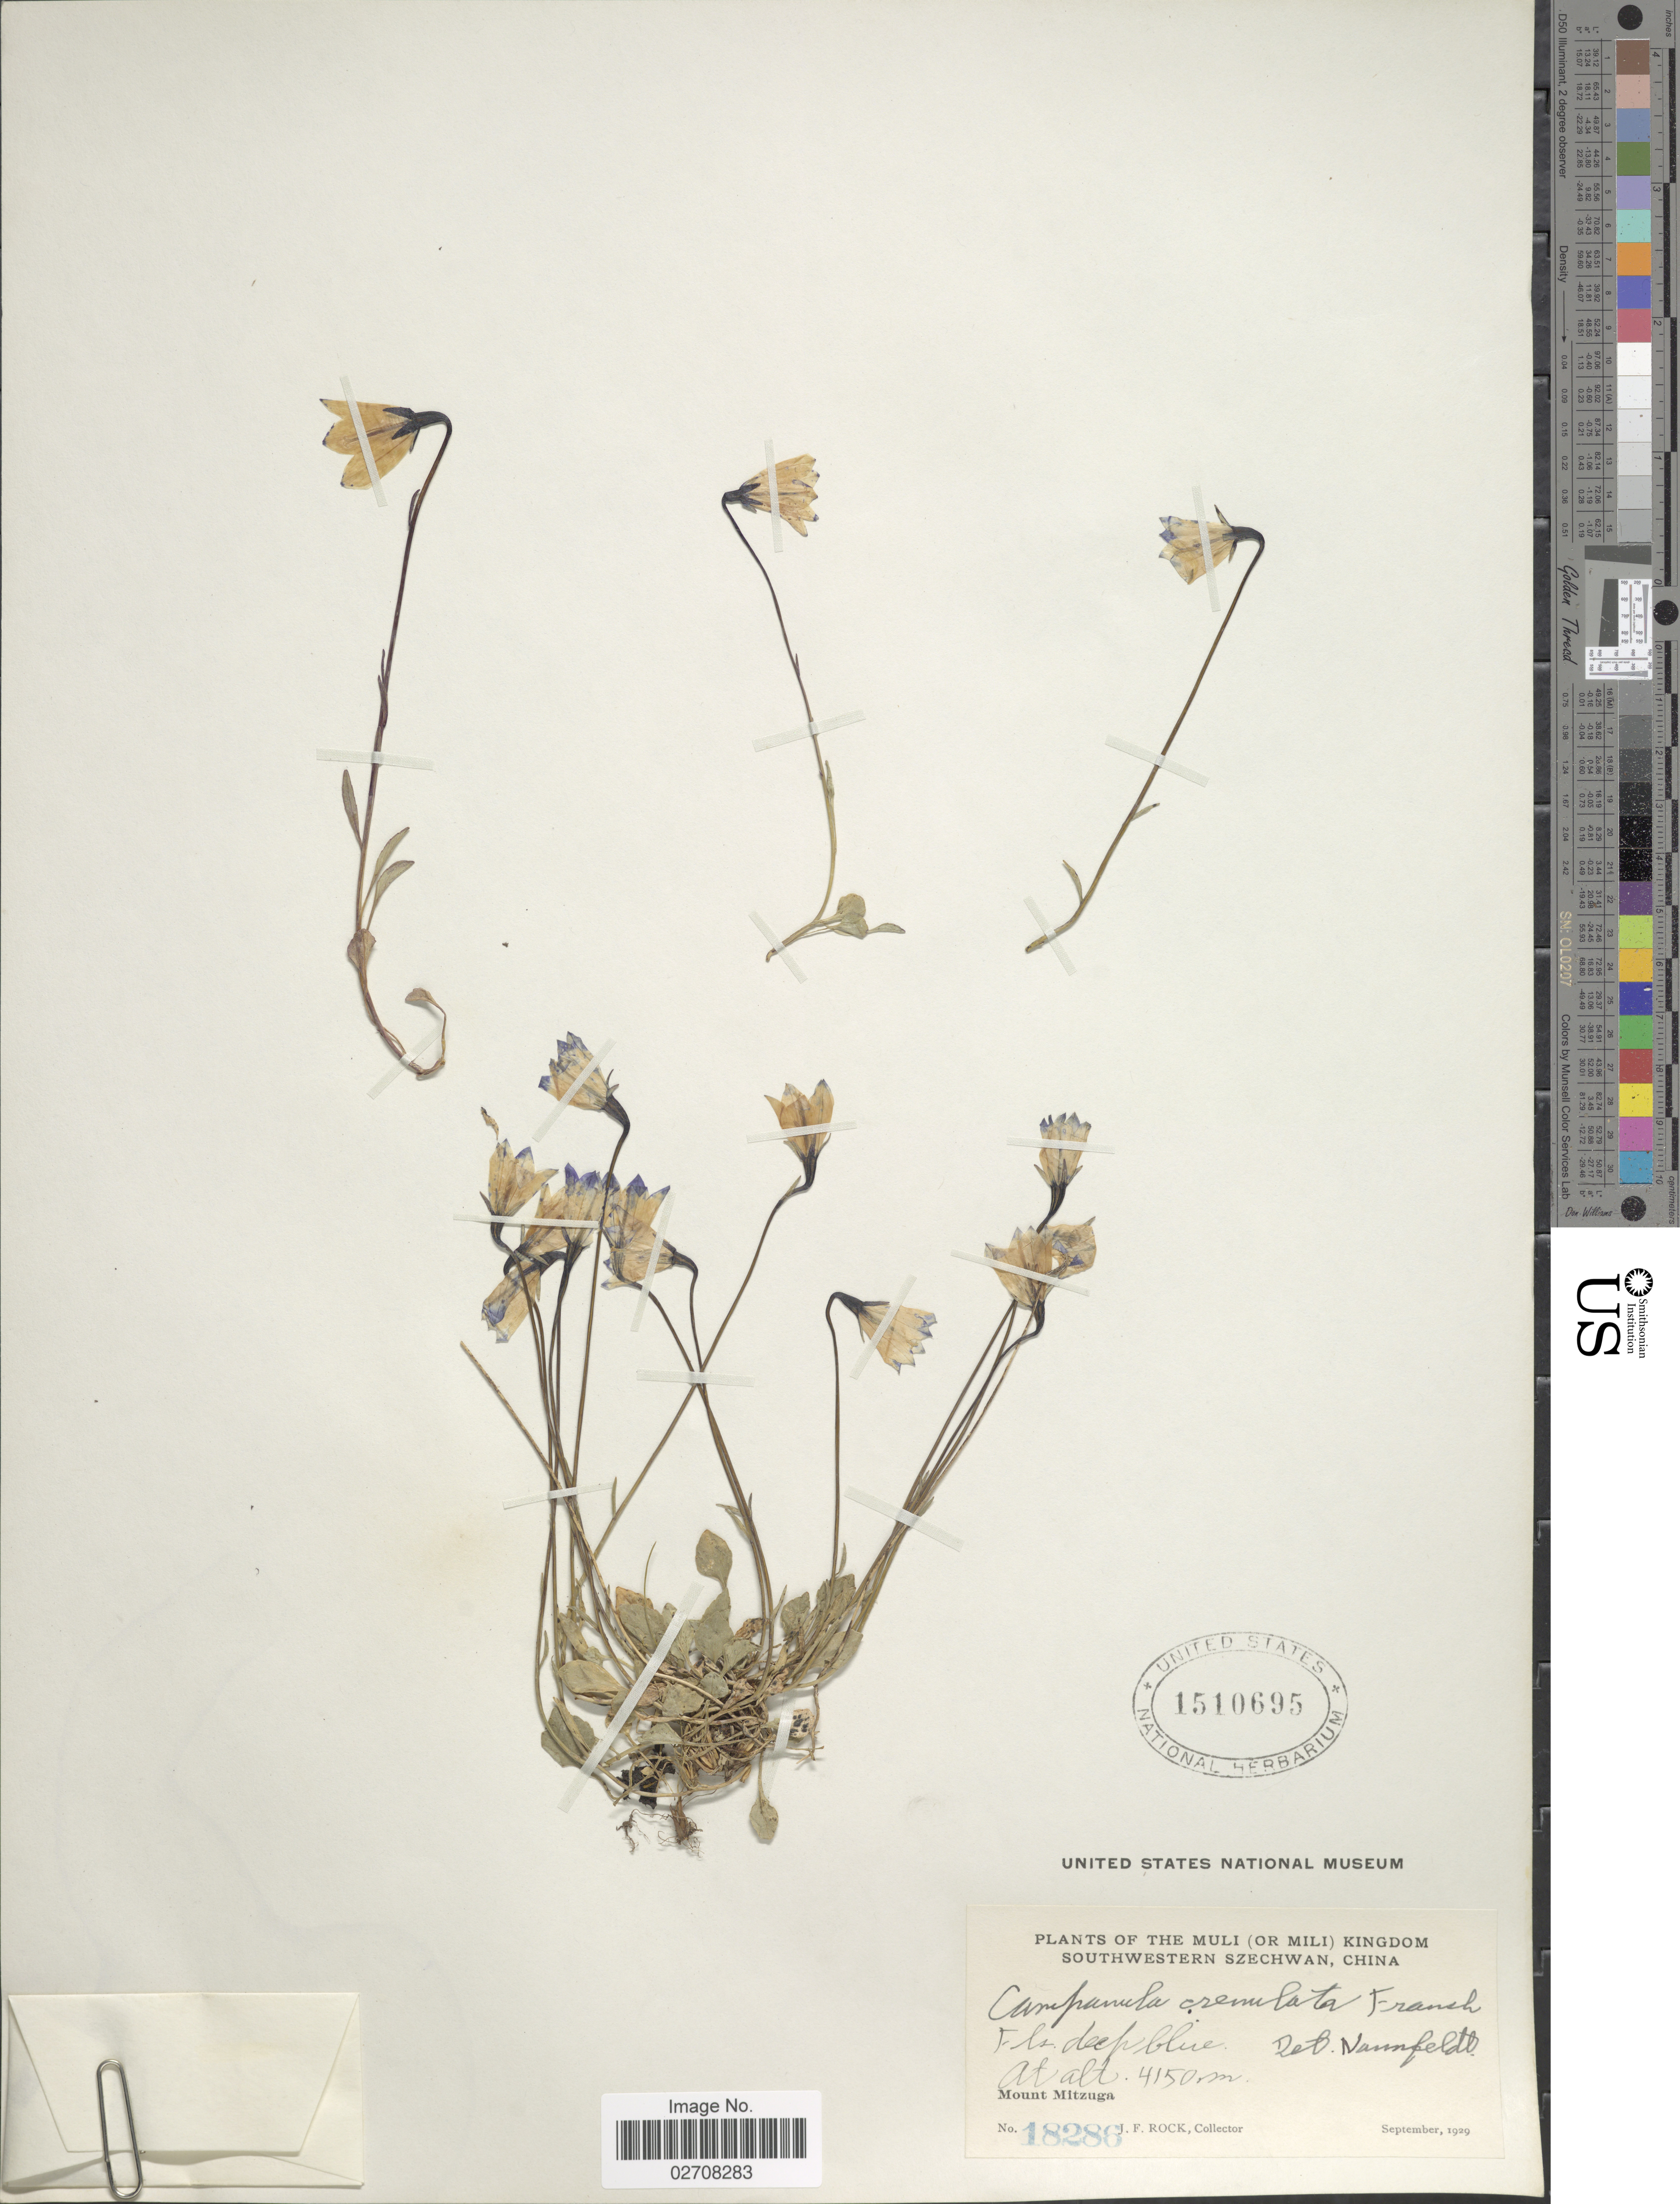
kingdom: Plantae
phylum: Tracheophyta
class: Magnoliopsida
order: Asterales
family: Campanulaceae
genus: Campanula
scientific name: Campanula crenulata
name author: Franch.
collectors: J. F. Rock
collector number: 18286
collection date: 1929-09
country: China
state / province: Sichuan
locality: Muli (or Mili) Kingdom, Southwestern Szechuan. Mount Mitzuga.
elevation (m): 4150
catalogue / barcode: US 1510695